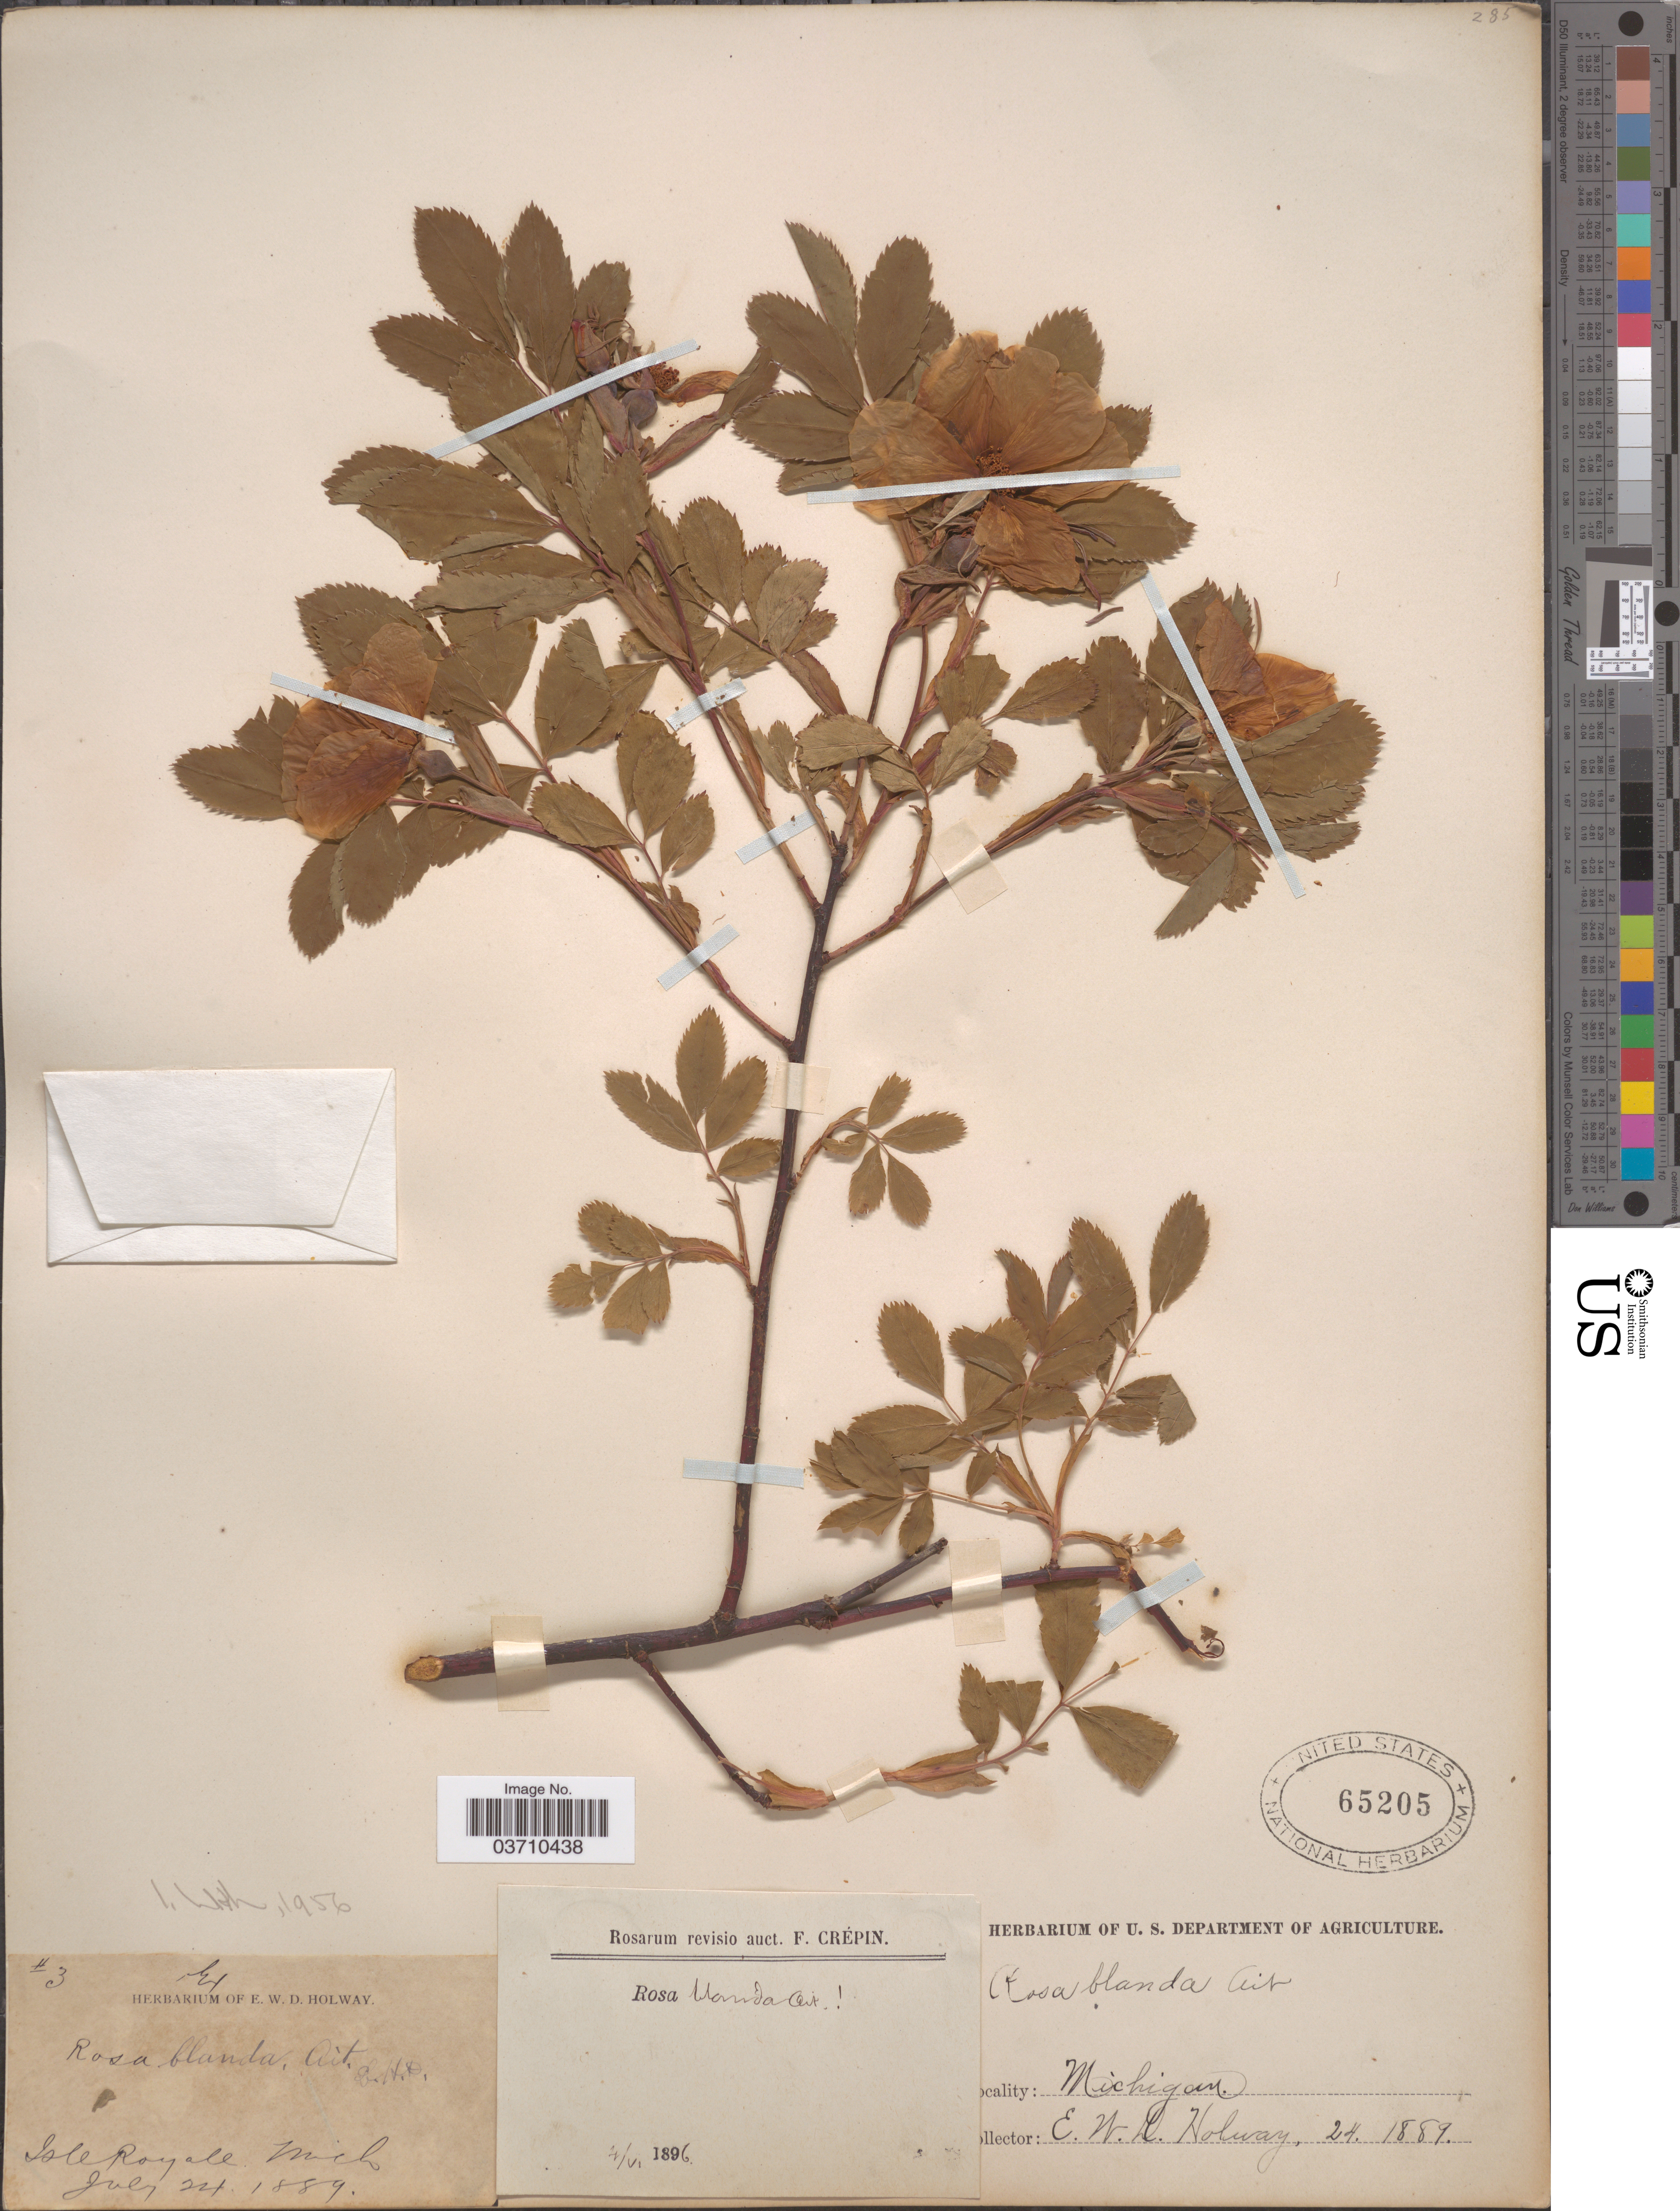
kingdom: Plantae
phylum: Tracheophyta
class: Magnoliopsida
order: Rosales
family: Rosaceae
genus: Rosa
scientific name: Rosa blanda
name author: Aiton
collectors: E. W. D. Holway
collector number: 3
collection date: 1889-07-24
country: United States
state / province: Michigan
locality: Isle Royale.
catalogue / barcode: US 65205